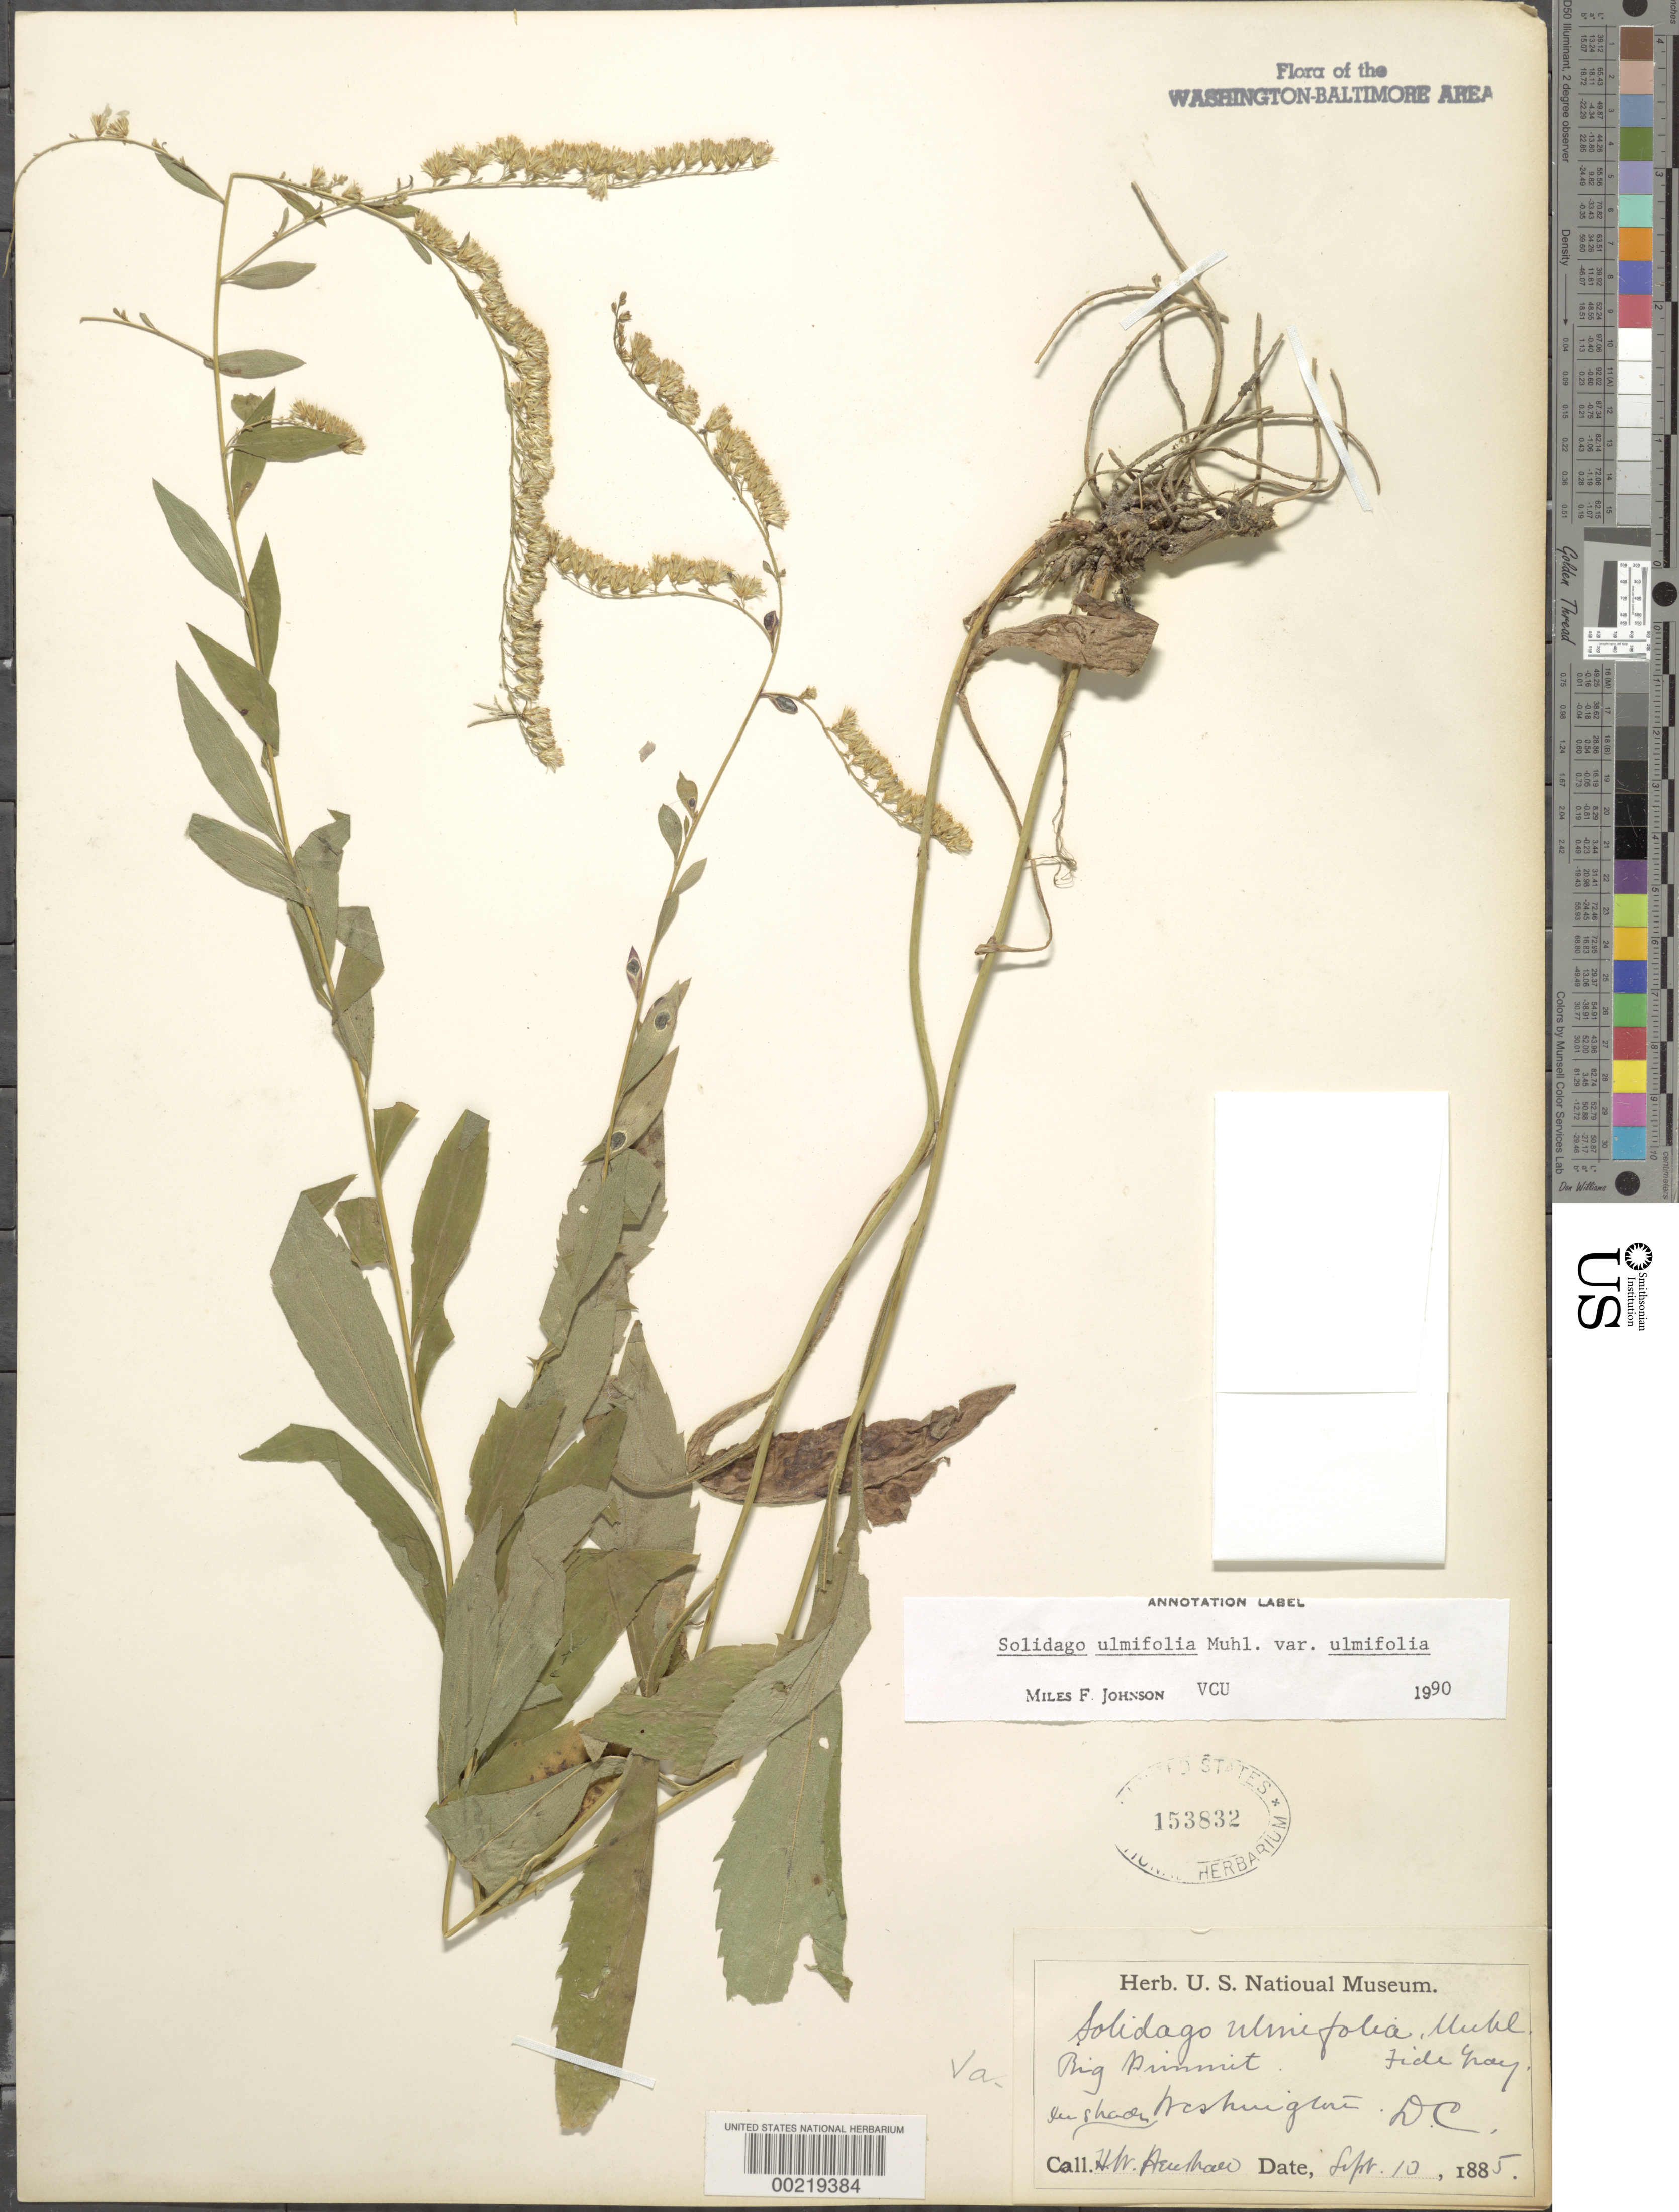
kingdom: Plantae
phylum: Tracheophyta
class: Magnoliopsida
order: Asterales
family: Asteraceae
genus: Solidago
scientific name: Solidago ulmifolia var. ulmifolia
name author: Muhl.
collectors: H. Henshaw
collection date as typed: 13 Sep 1885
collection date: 1885-09-13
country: United States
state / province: Virginia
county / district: Fairfax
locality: Big Pimmitt Run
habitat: Shade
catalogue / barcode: US 153832